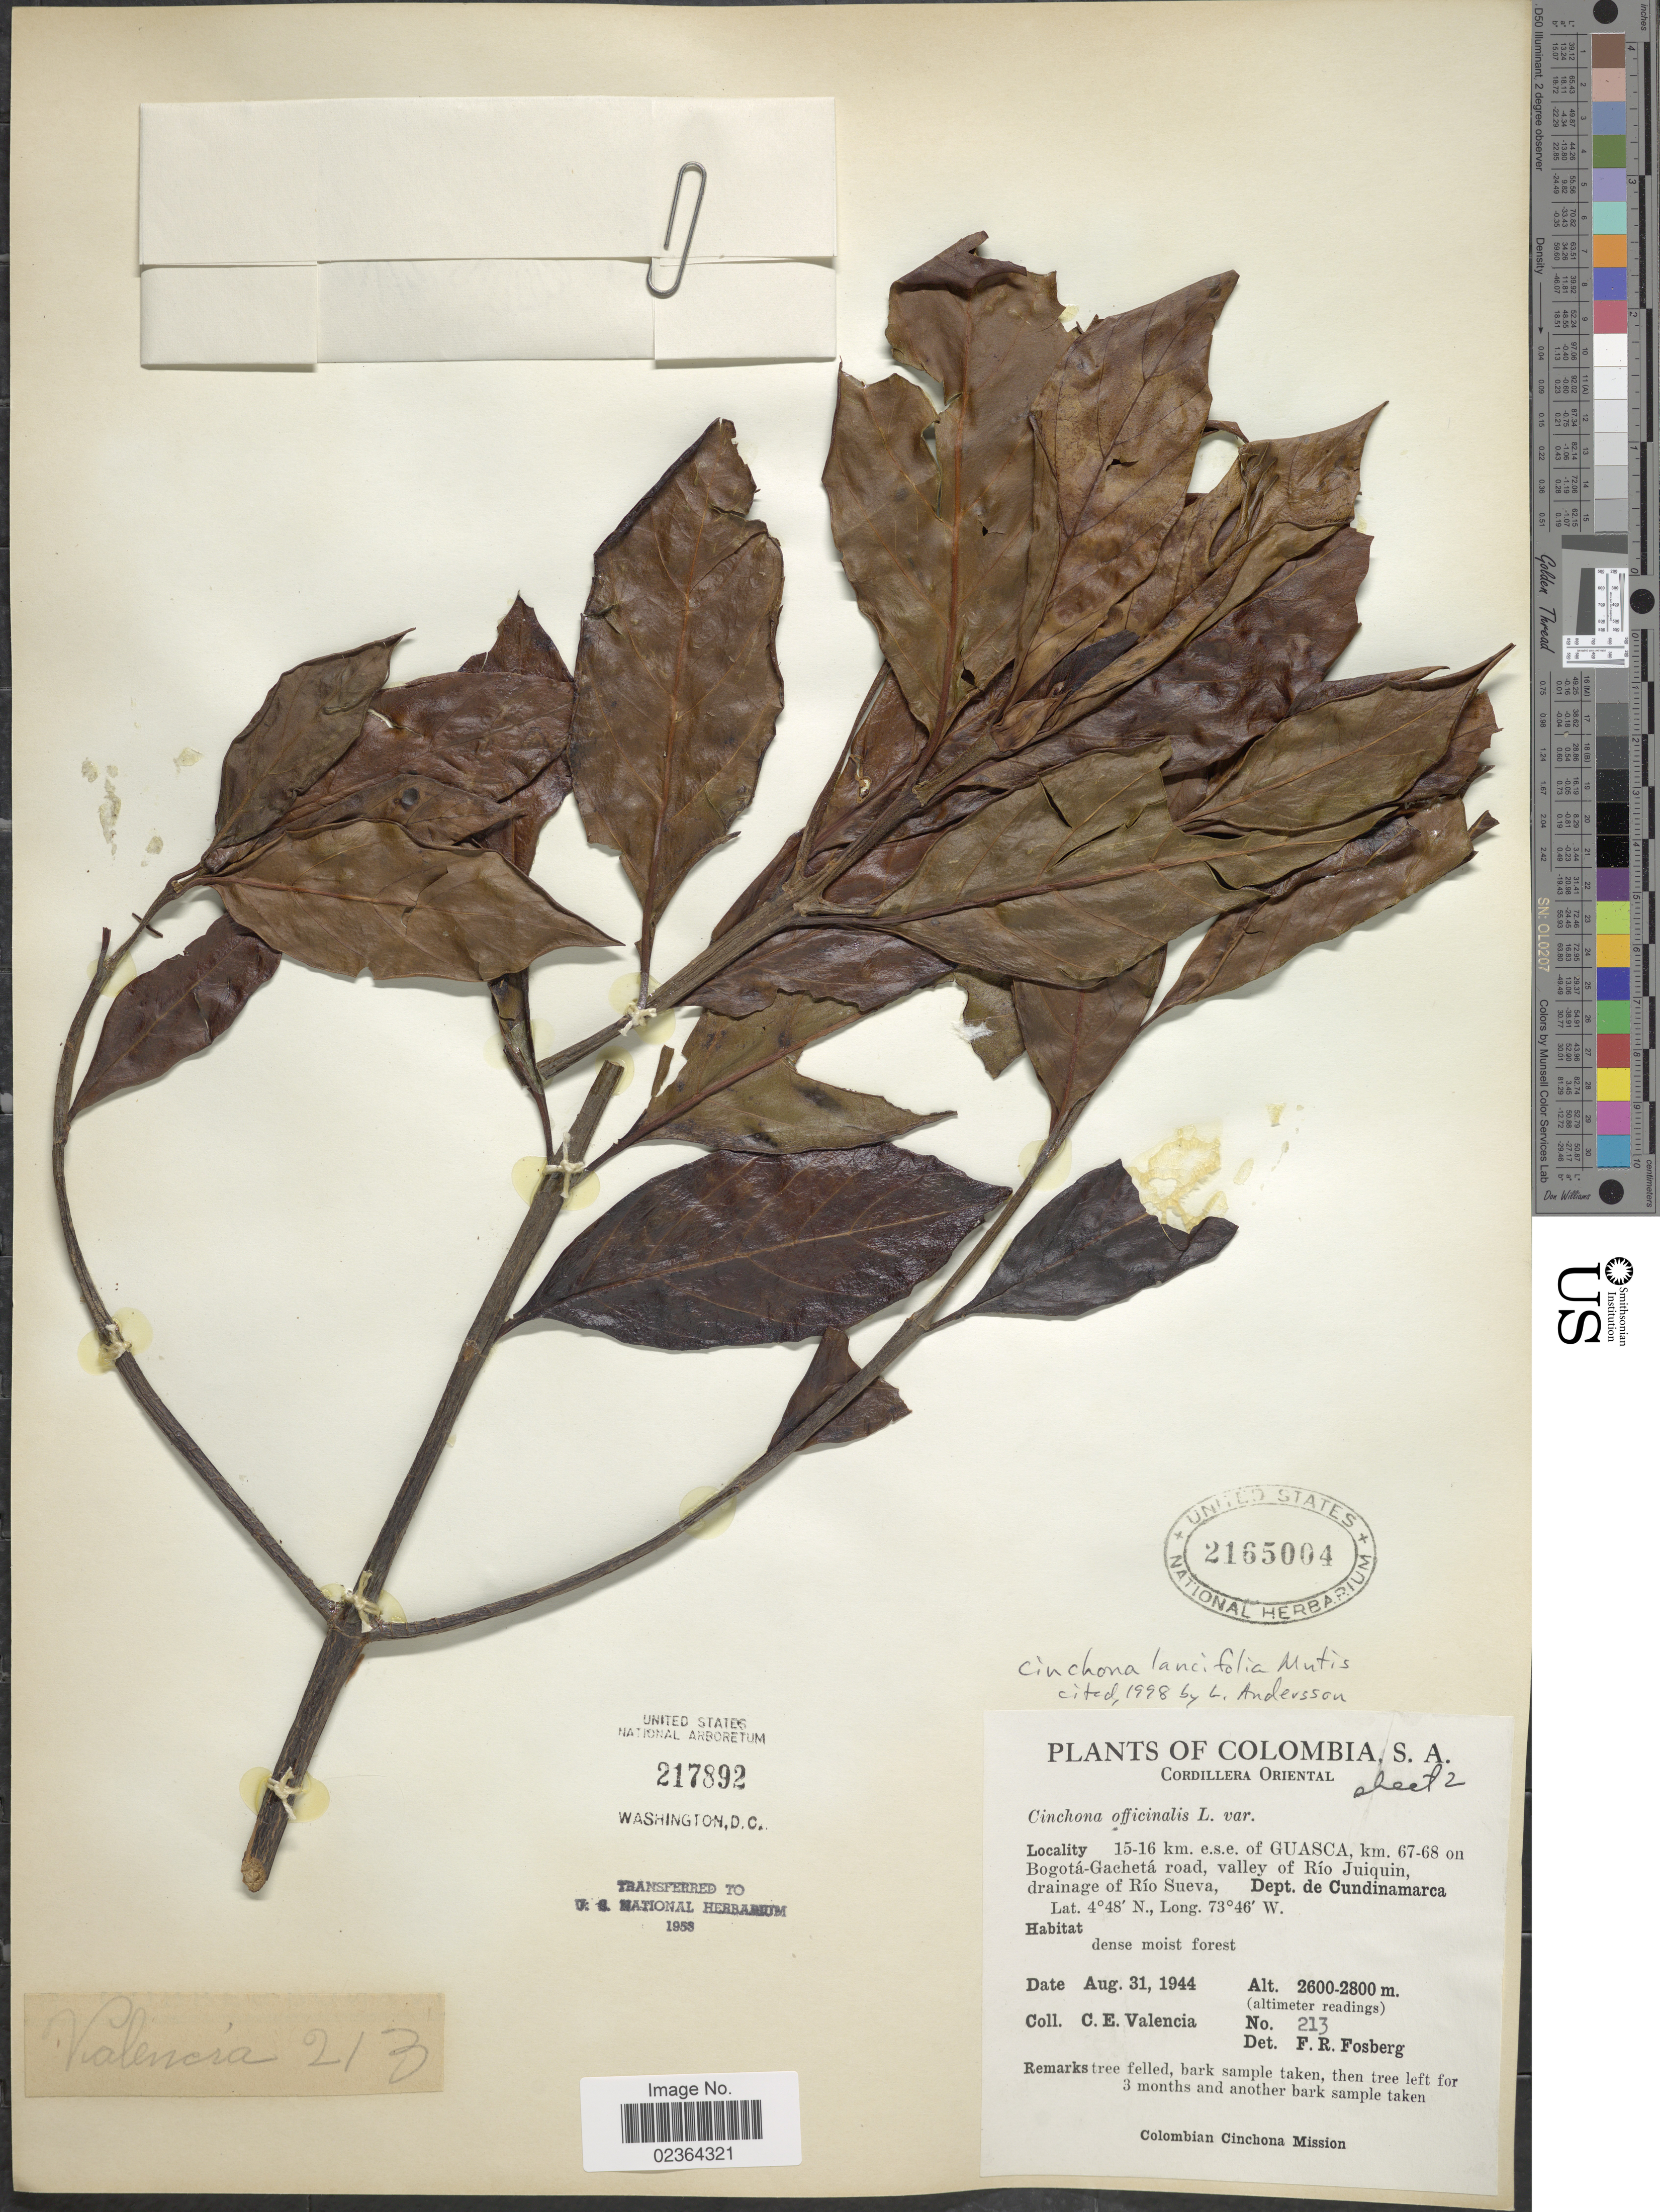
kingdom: Plantae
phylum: Tracheophyta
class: Magnoliopsida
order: Gentianales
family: Rubiaceae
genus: Cinchona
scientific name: Cinchona lancifolia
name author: Mutis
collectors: C. Valencia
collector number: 213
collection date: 1944-08-31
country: Colombia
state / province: Cundinamarca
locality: Cordillera Oriental, 15-16 km e.s.e. of Guasca, km. 67-68 on Bogota-Gacheta road, valley of rio Juiguim, drainage of Rio Sueva, Dept. de Cundinamarca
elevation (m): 2600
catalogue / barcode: US 2165004